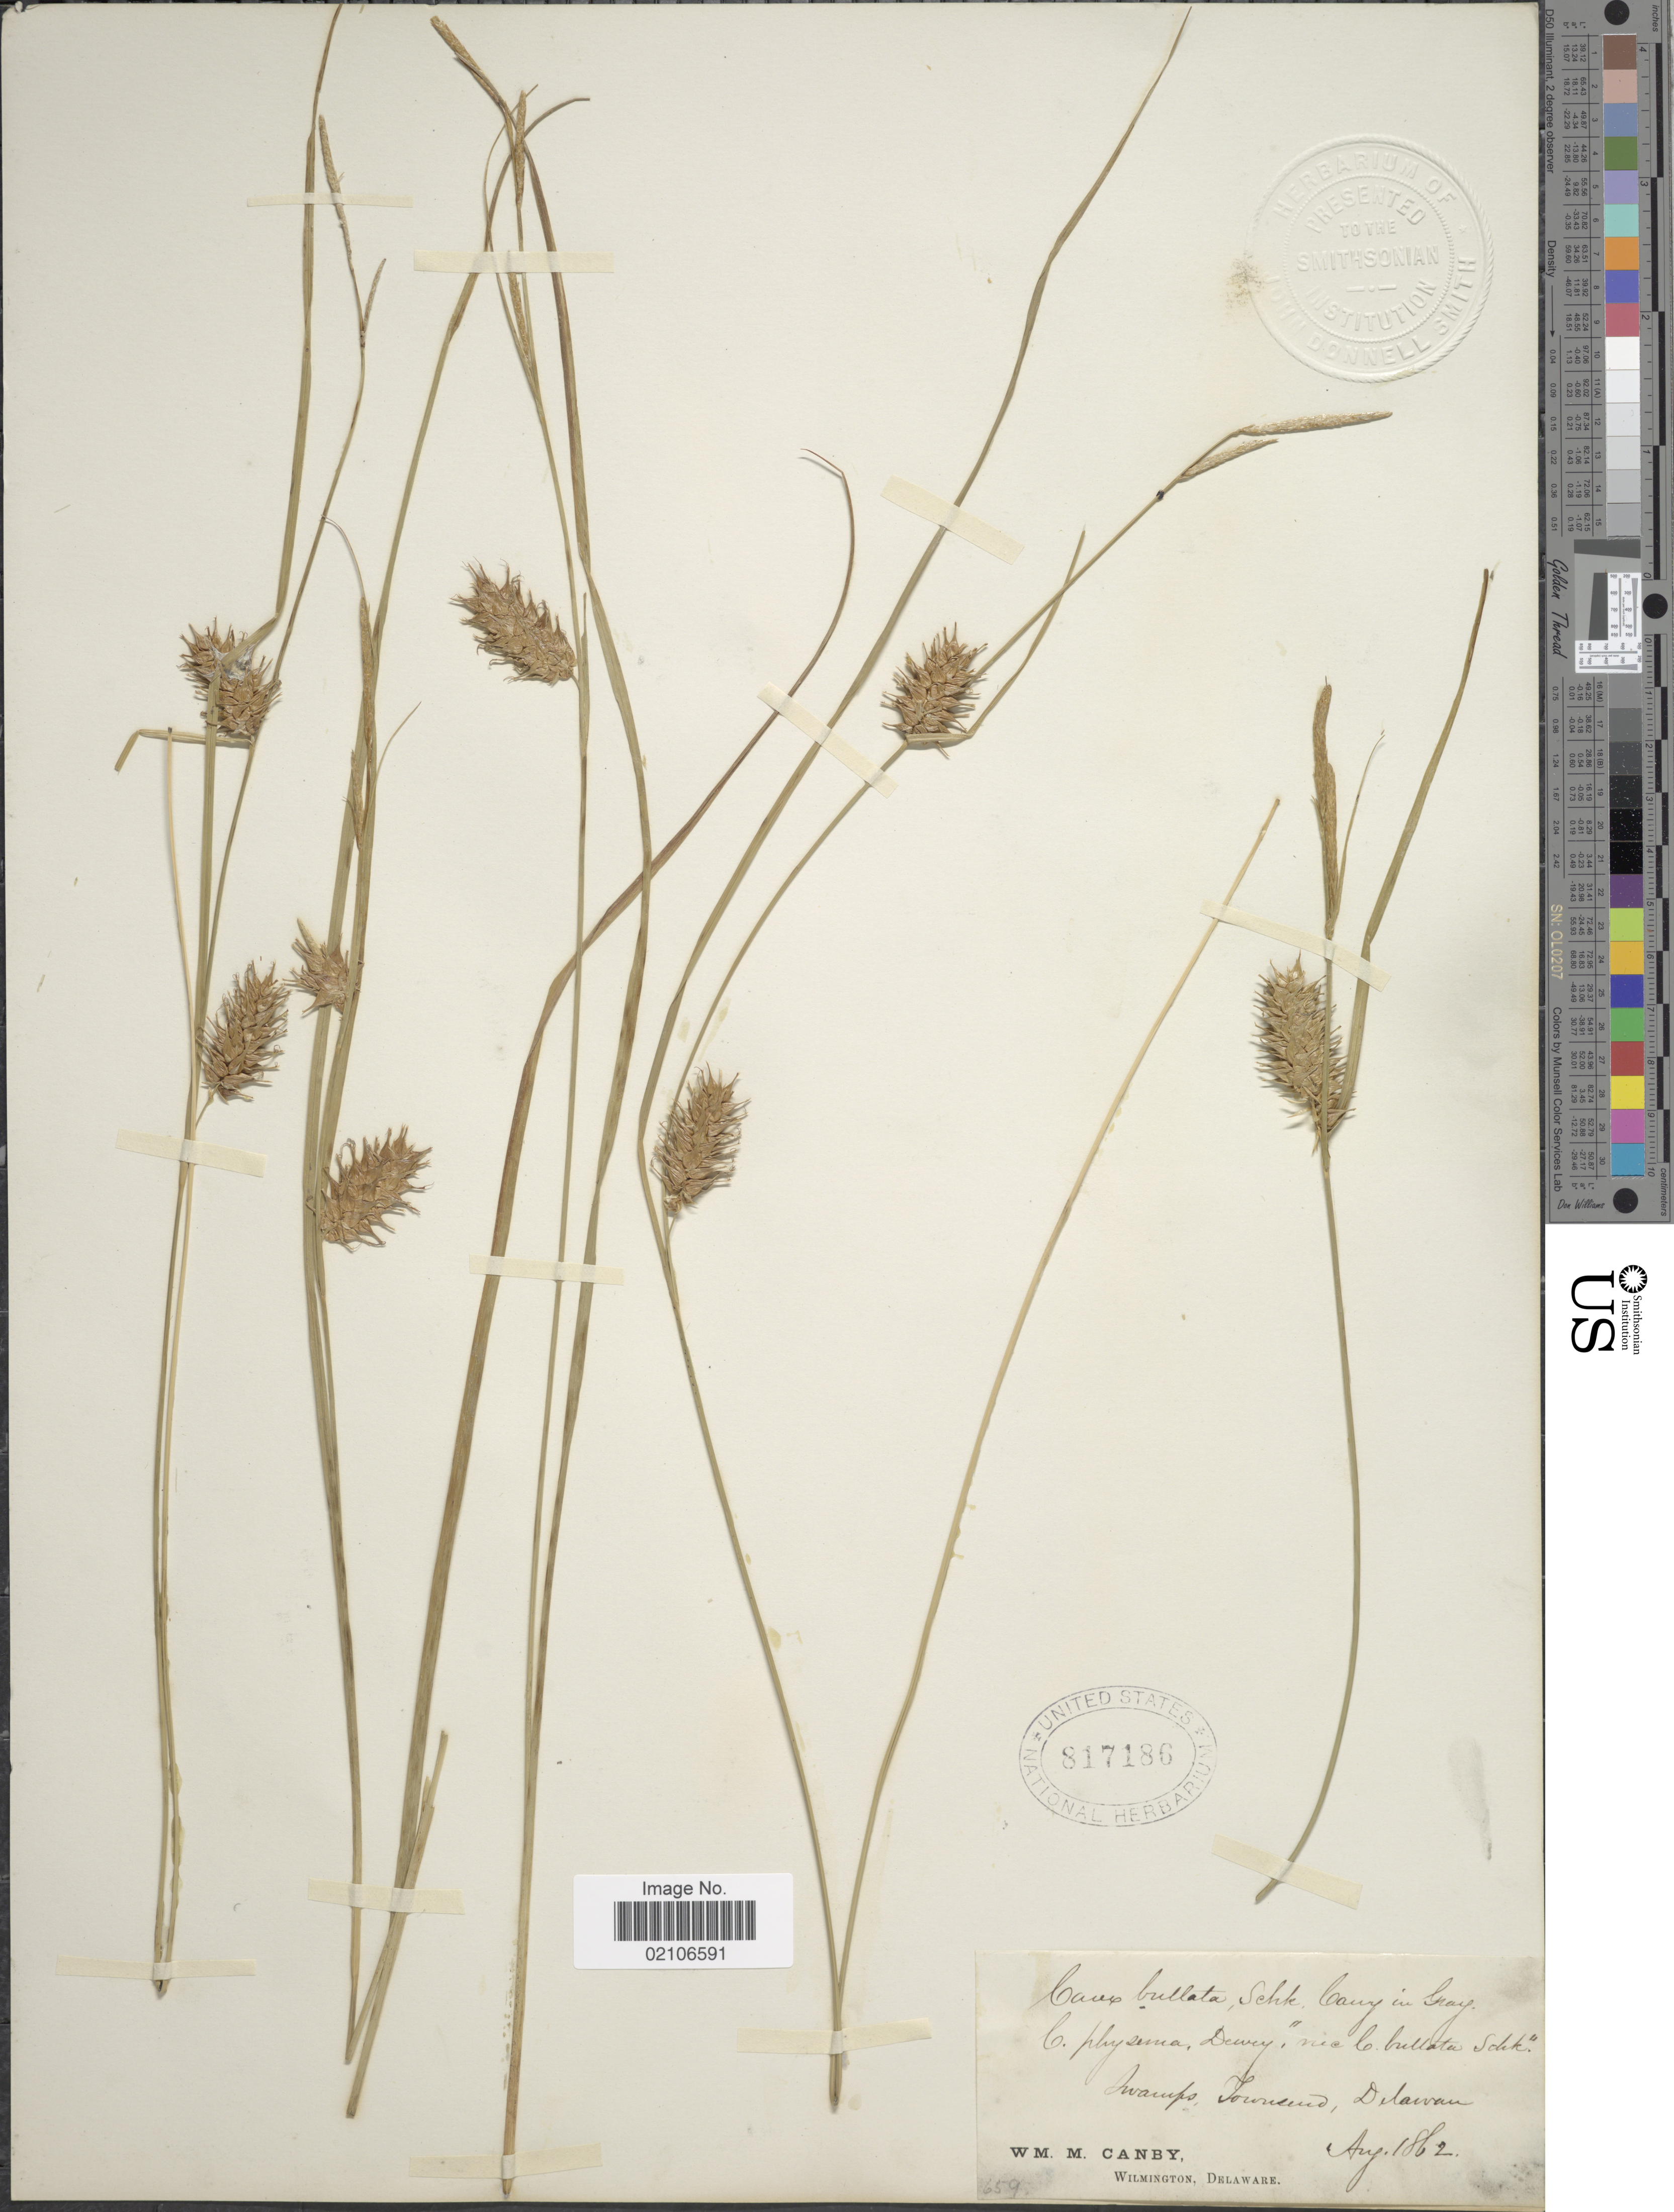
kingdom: Plantae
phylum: Tracheophyta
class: Liliopsida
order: Poales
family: Cyperaceae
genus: Carex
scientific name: Carex bullata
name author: Schkuhr ex Willd.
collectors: W. M. Canby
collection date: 1862-08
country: United States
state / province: Delaware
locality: Swamps Townsend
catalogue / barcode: US 817186